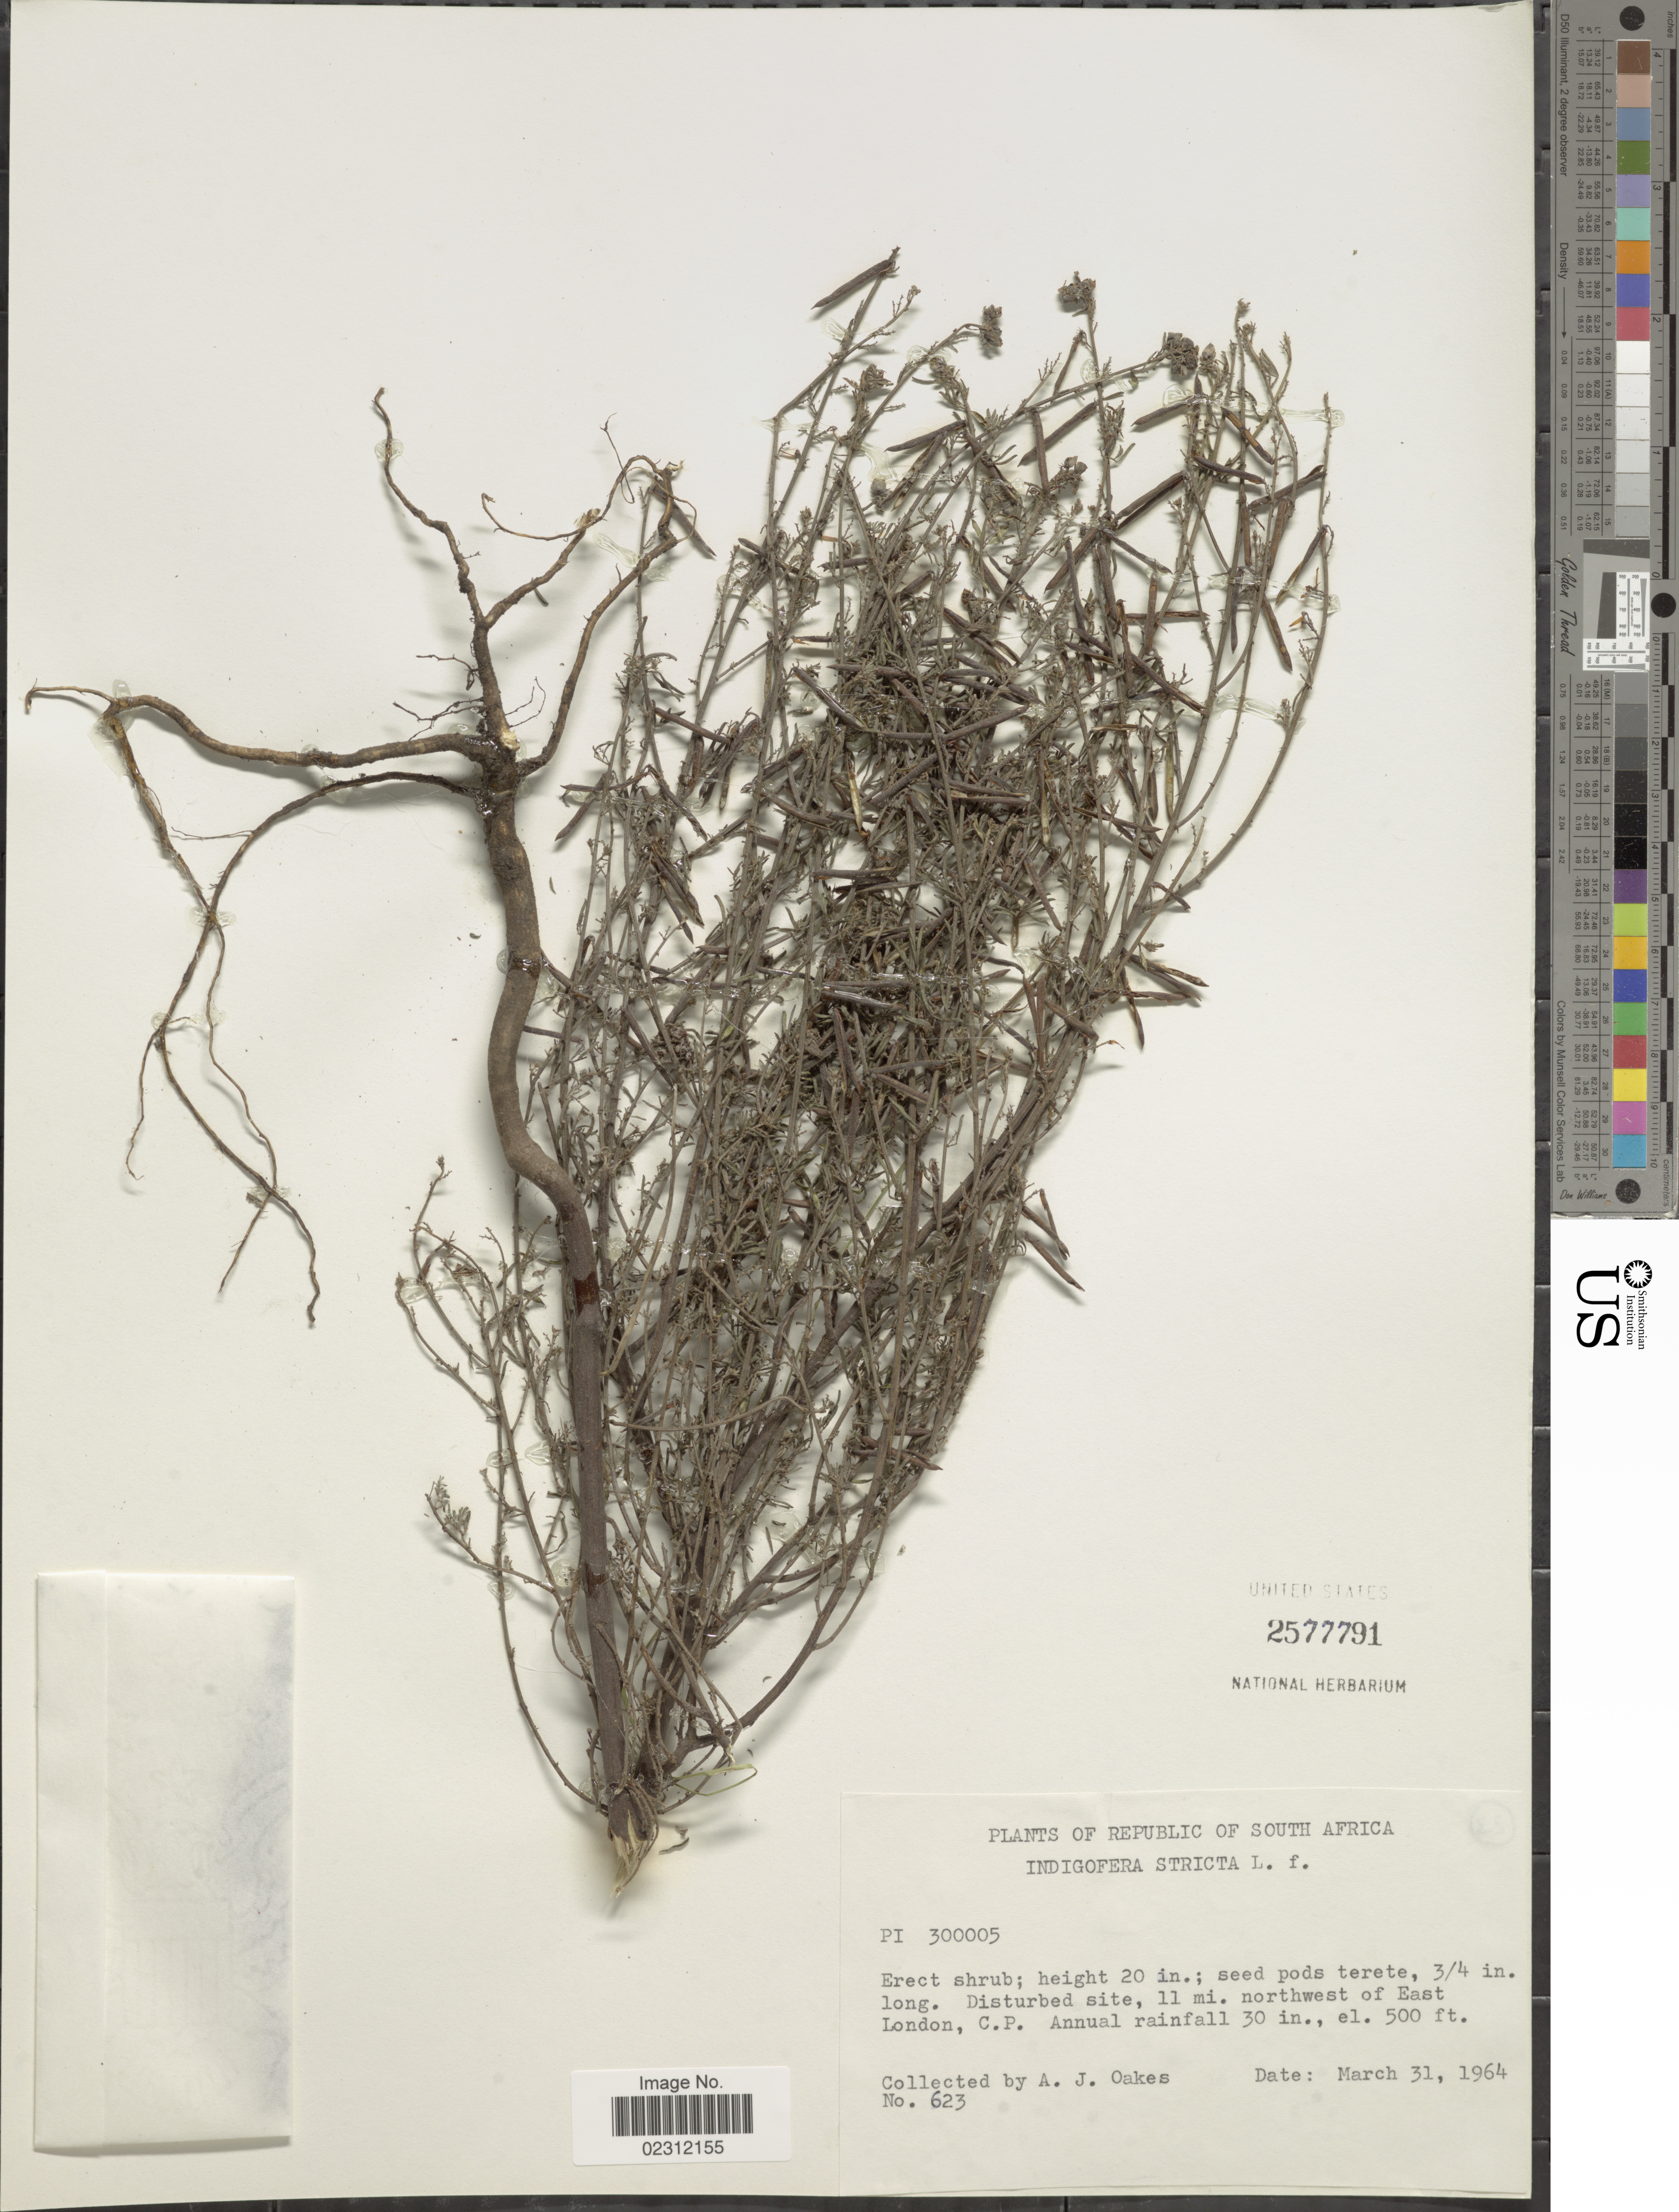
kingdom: Plantae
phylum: Tracheophyta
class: Magnoliopsida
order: Fabales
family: Fabaceae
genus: Indigofera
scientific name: Indigofera stricta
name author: L. f.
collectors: A. Oakes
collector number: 623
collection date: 1964-03-31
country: South Africa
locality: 11 mi. northwest of East London, C.P.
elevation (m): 152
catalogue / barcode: US 2577791